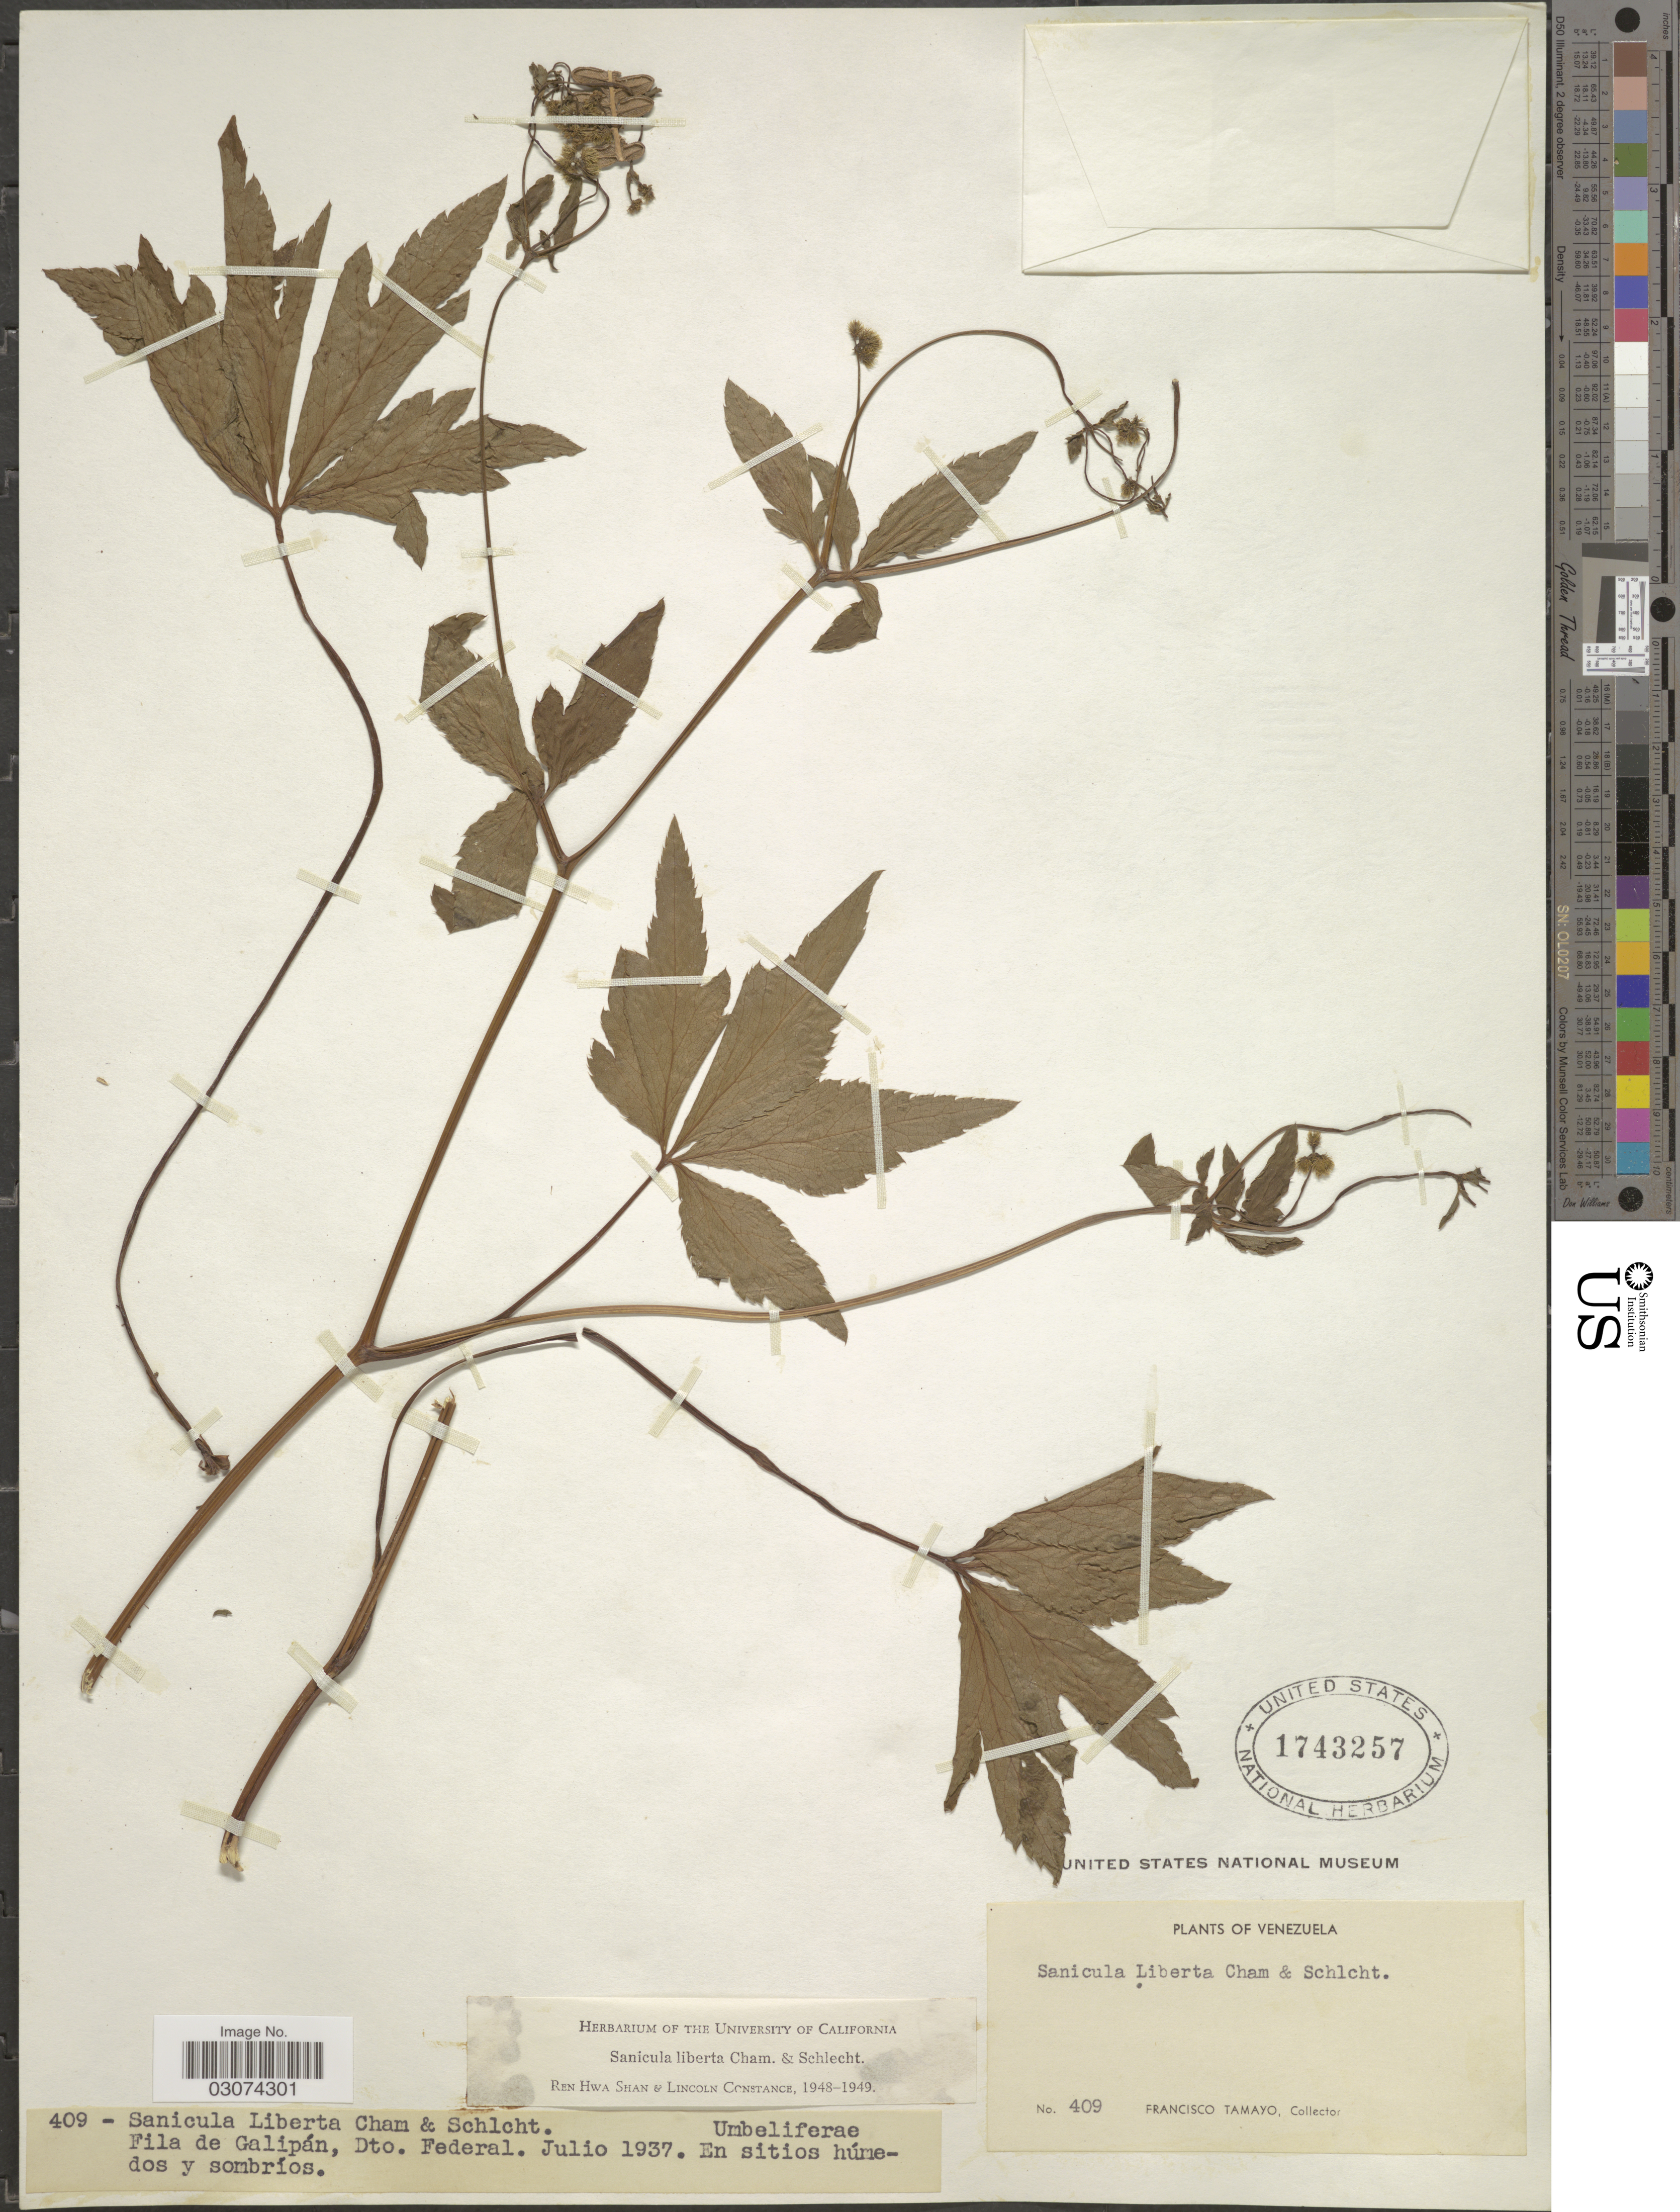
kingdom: Plantae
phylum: Tracheophyta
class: Magnoliopsida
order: Apiales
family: Apiaceae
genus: Sanicula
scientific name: Sanicula liberta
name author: Cham. & Schltdl.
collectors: F. Tamayo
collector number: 409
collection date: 1937-07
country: Venezuela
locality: Fila de Galipán, Dto. Federal.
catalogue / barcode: US 1743257